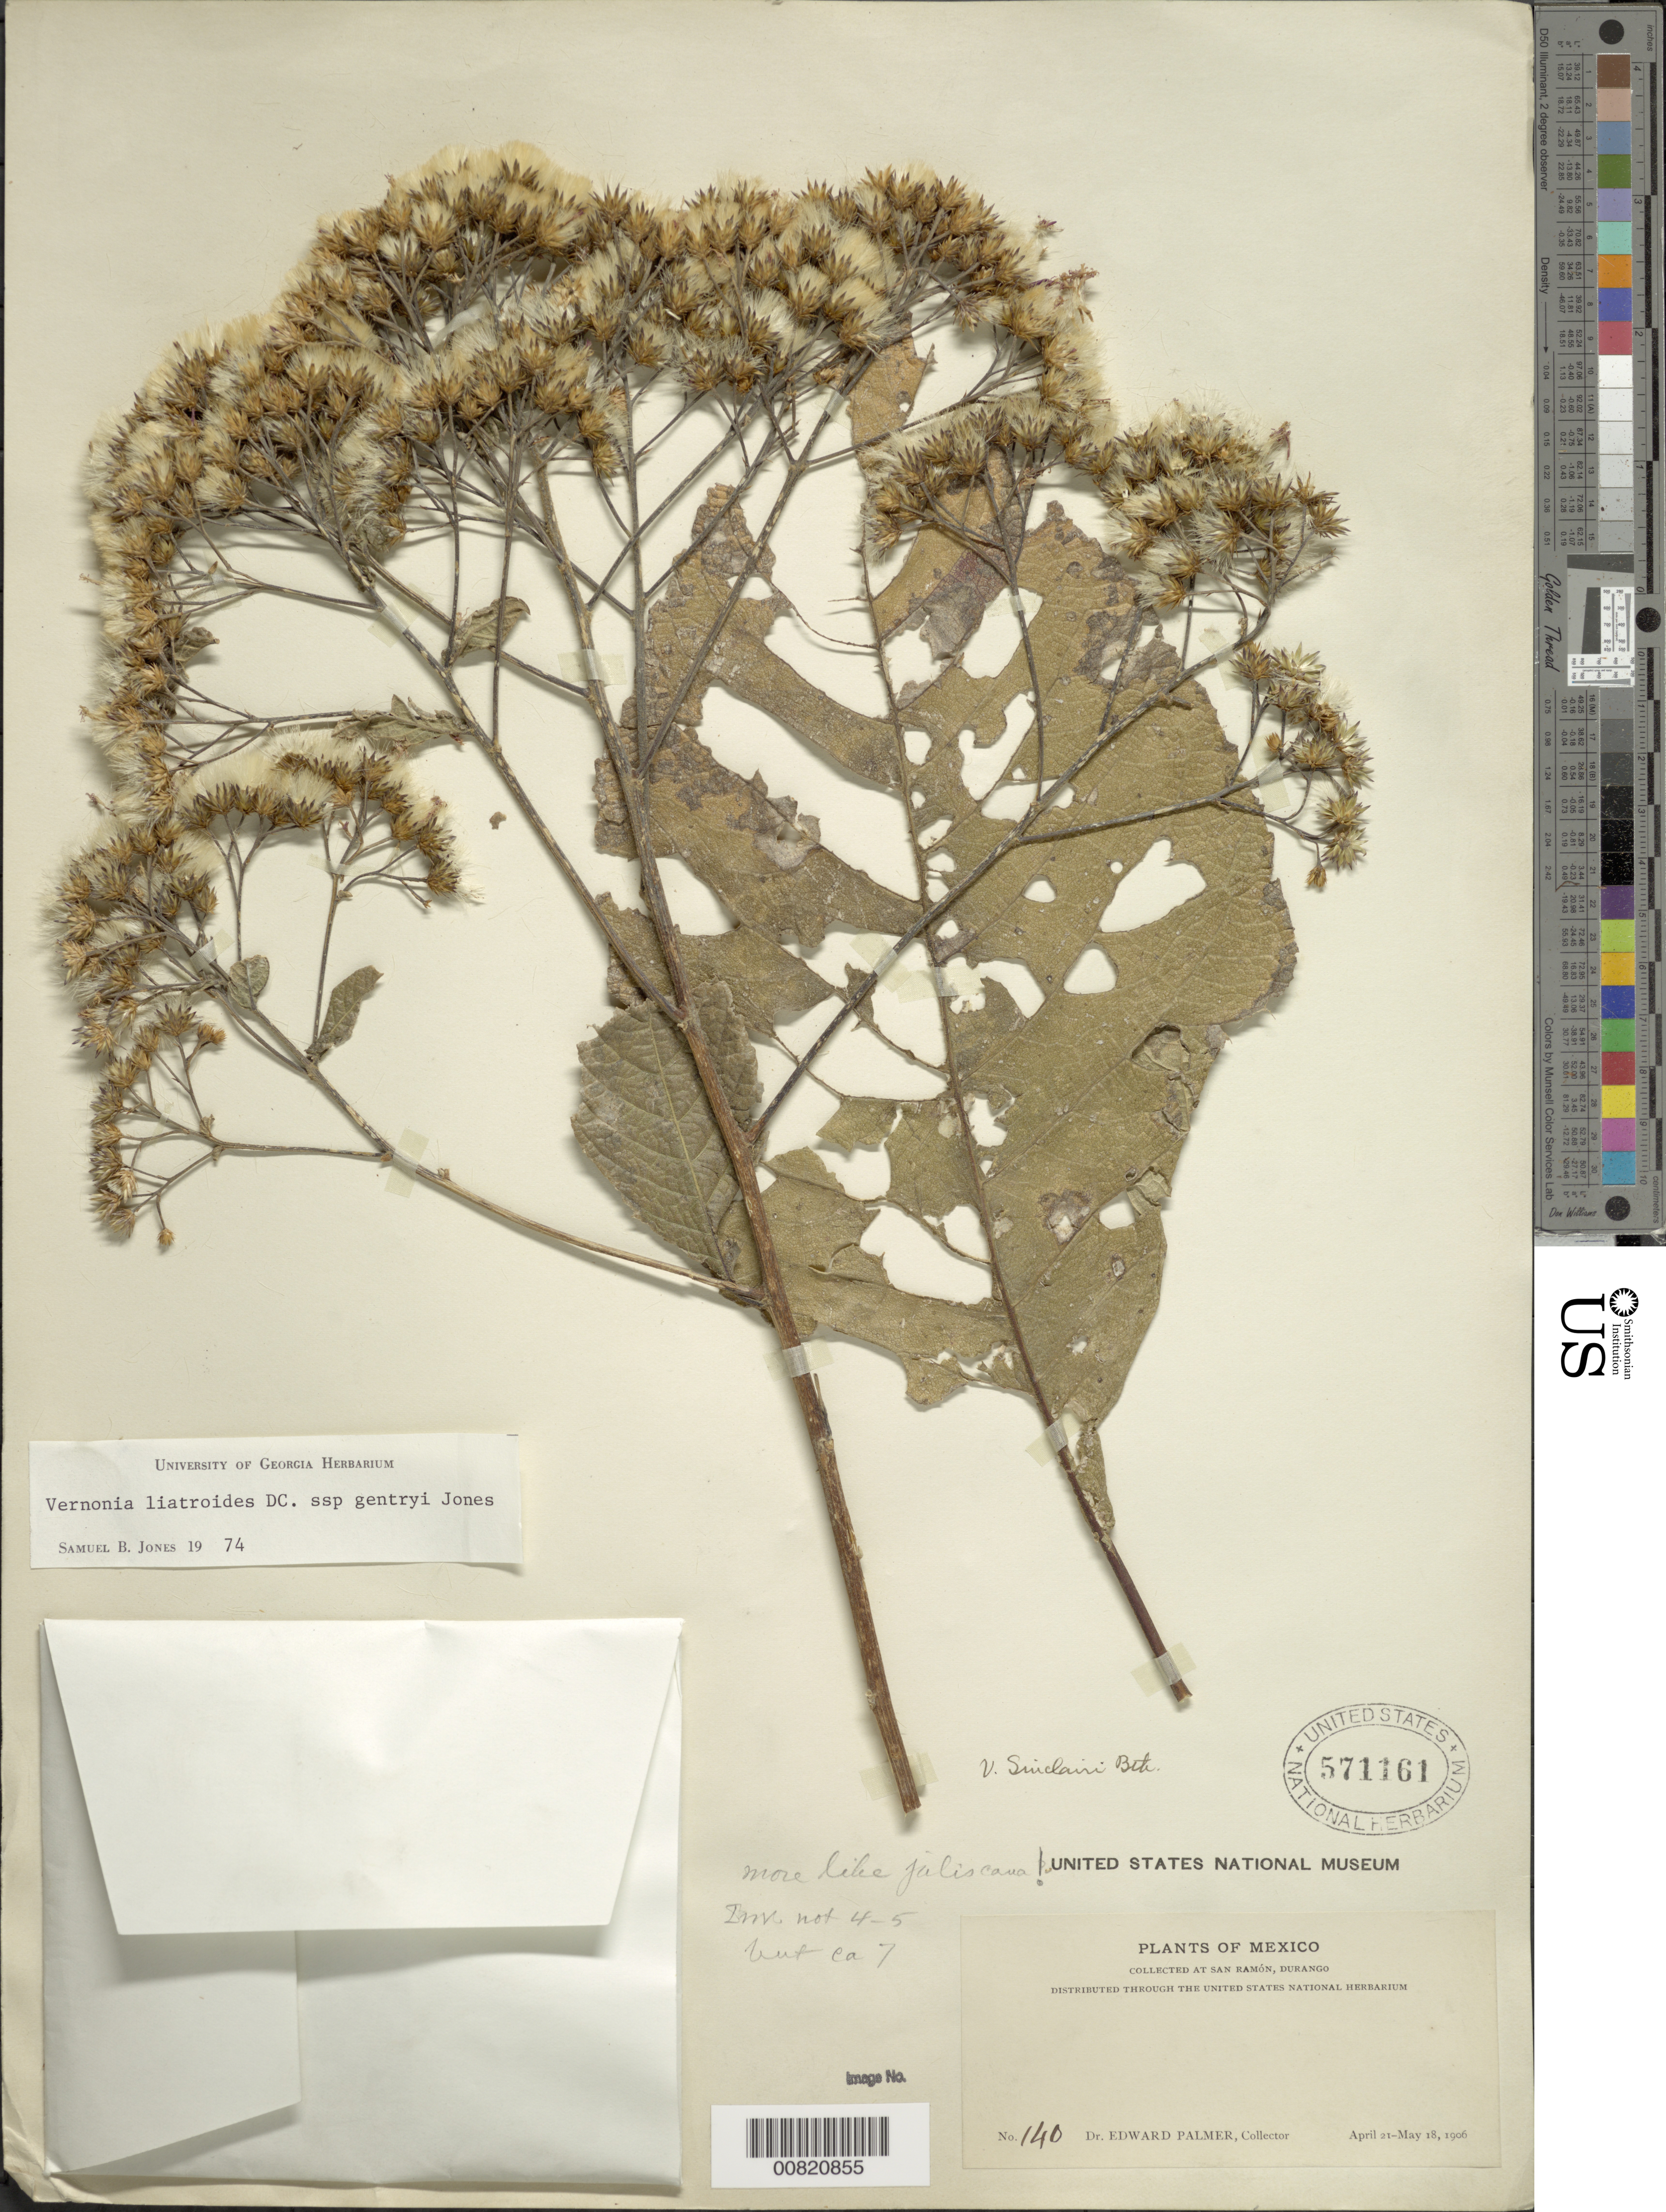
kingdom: Plantae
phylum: Tracheophyta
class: Magnoliopsida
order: Asterales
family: Asteraceae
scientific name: Vickianthus liatroides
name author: (DC.) H. Rob.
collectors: E. Palmer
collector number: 140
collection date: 1906-04-21/1906-05-18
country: Mexico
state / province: Durango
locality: At San Ramón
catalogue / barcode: US 571161